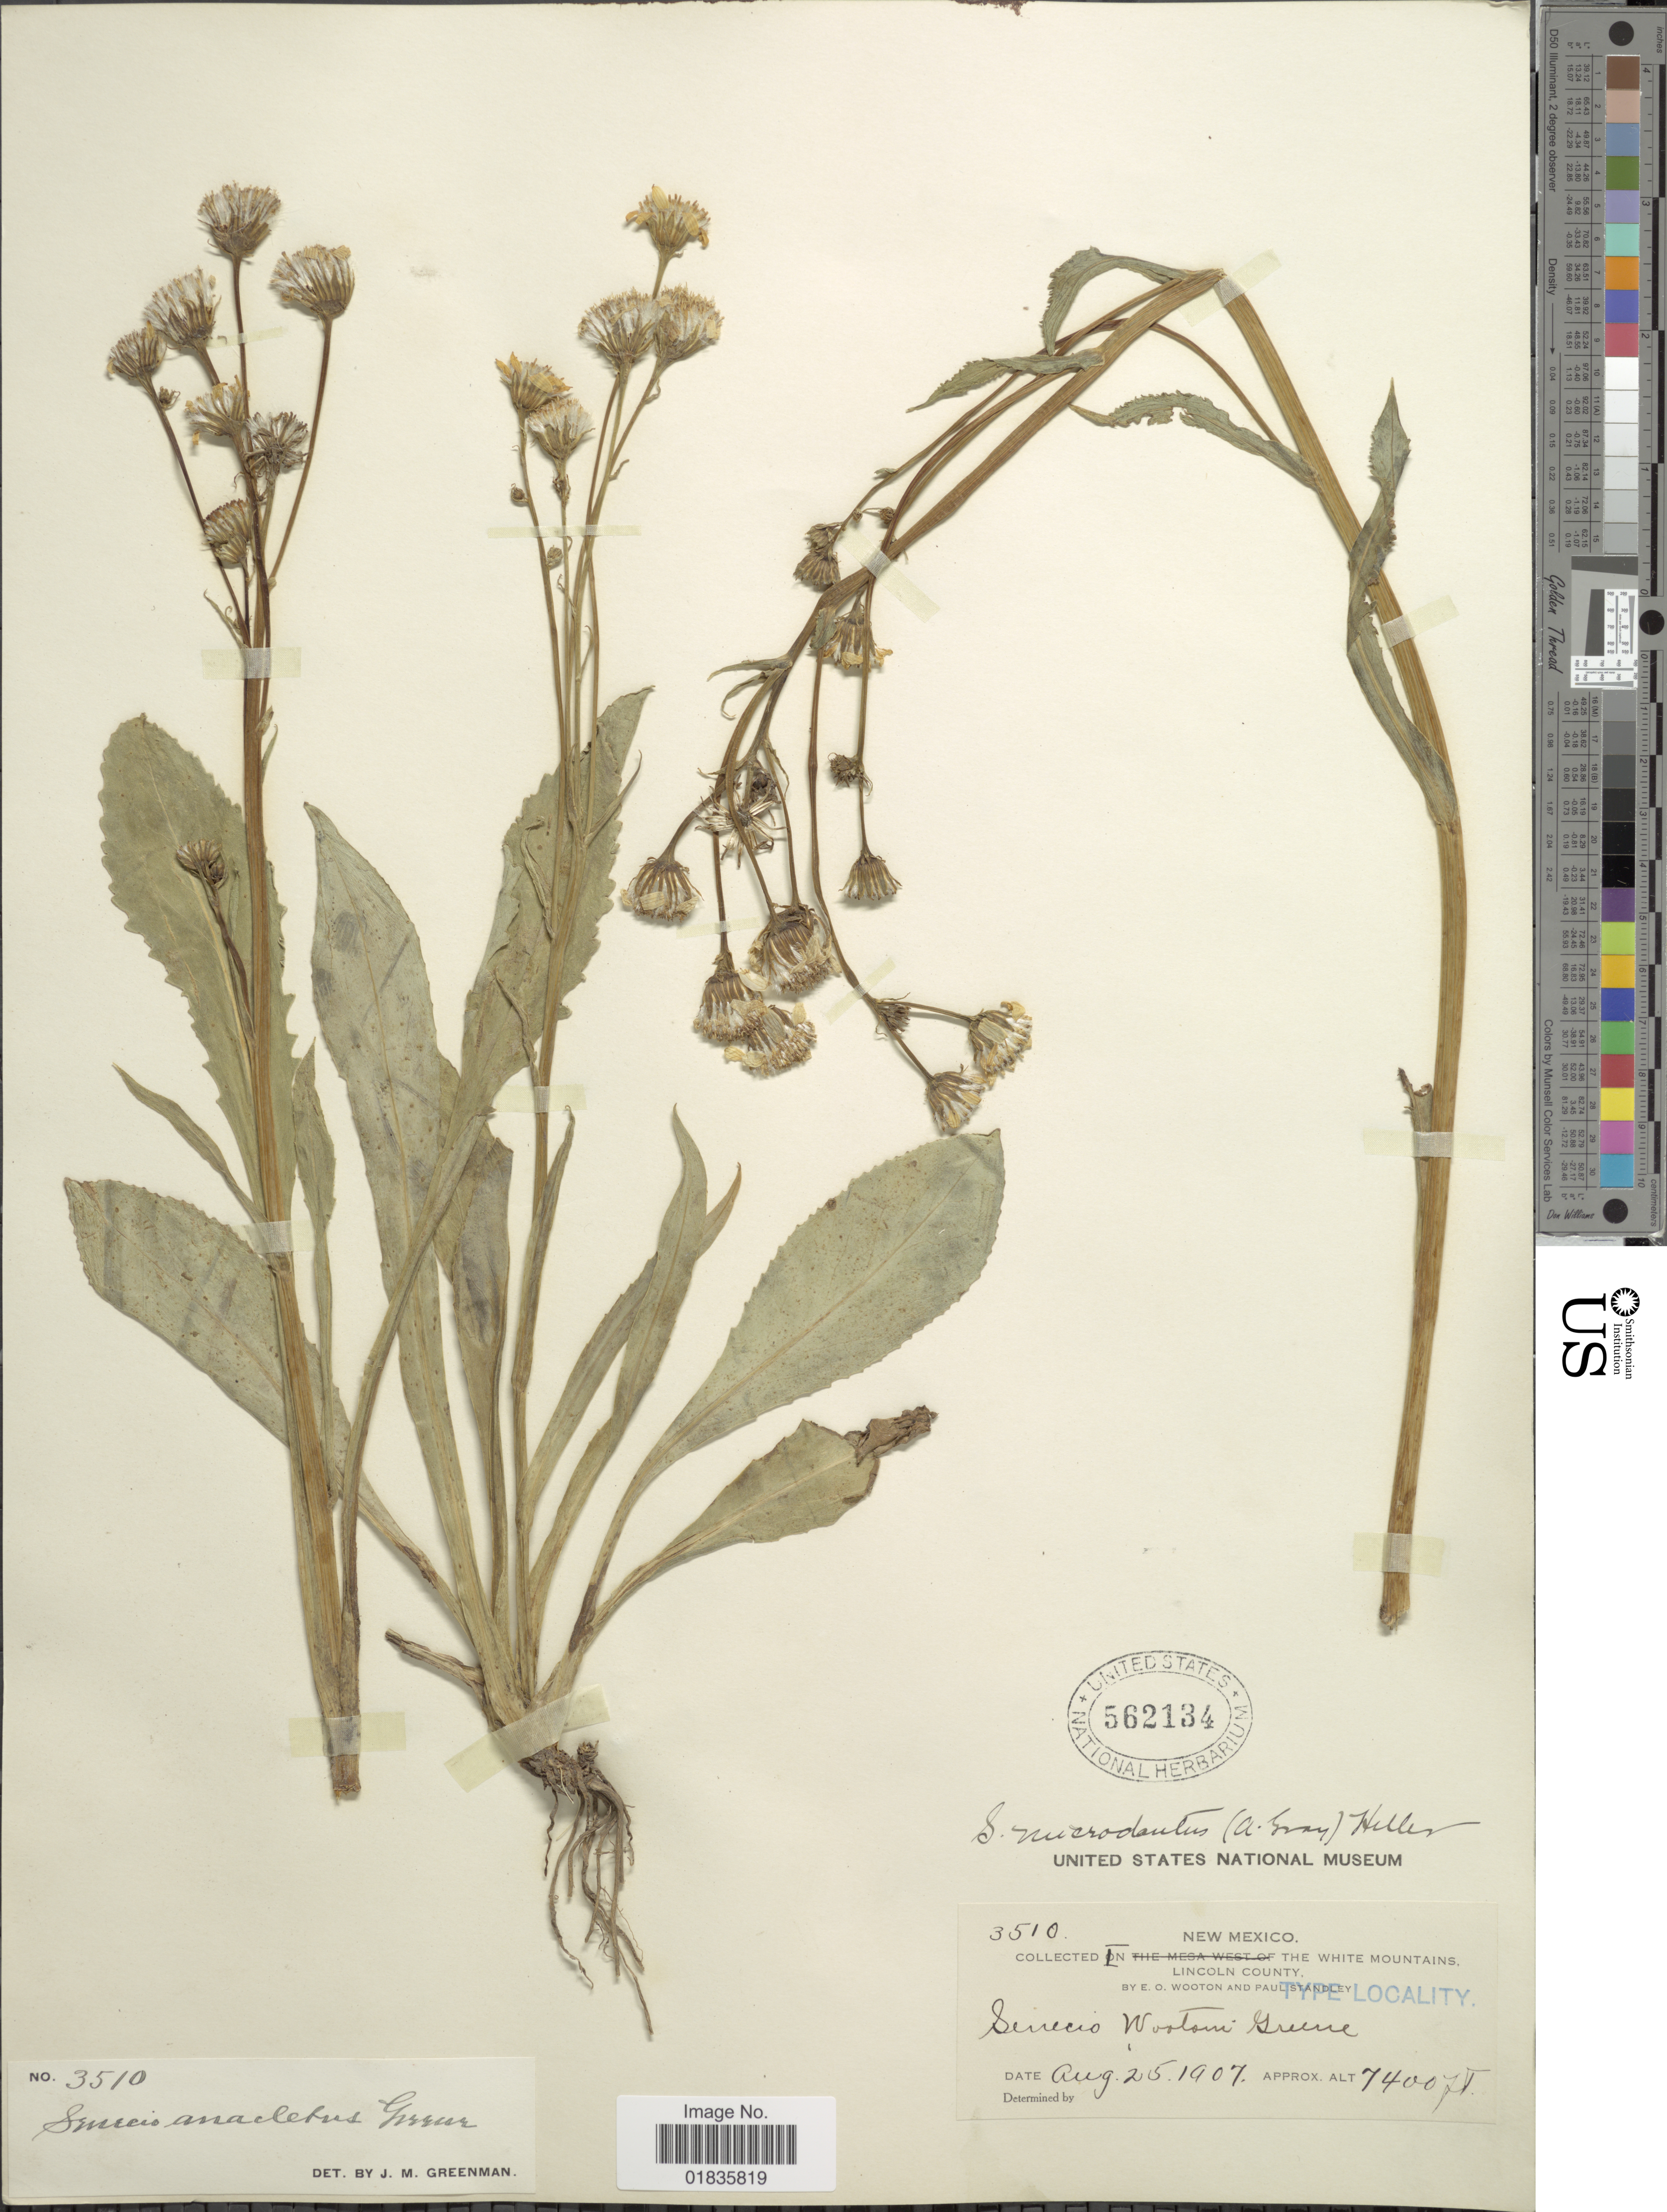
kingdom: Plantae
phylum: Tracheophyta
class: Magnoliopsida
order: Asterales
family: Asteraceae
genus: Senecio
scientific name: Senecio wootonii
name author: Greene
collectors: E. O. Wooton & P. C. Standley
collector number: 3510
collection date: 1907-08-25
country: United States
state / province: New Mexico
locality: The White Mountains, Lincoln County.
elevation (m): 2256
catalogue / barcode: US 562134